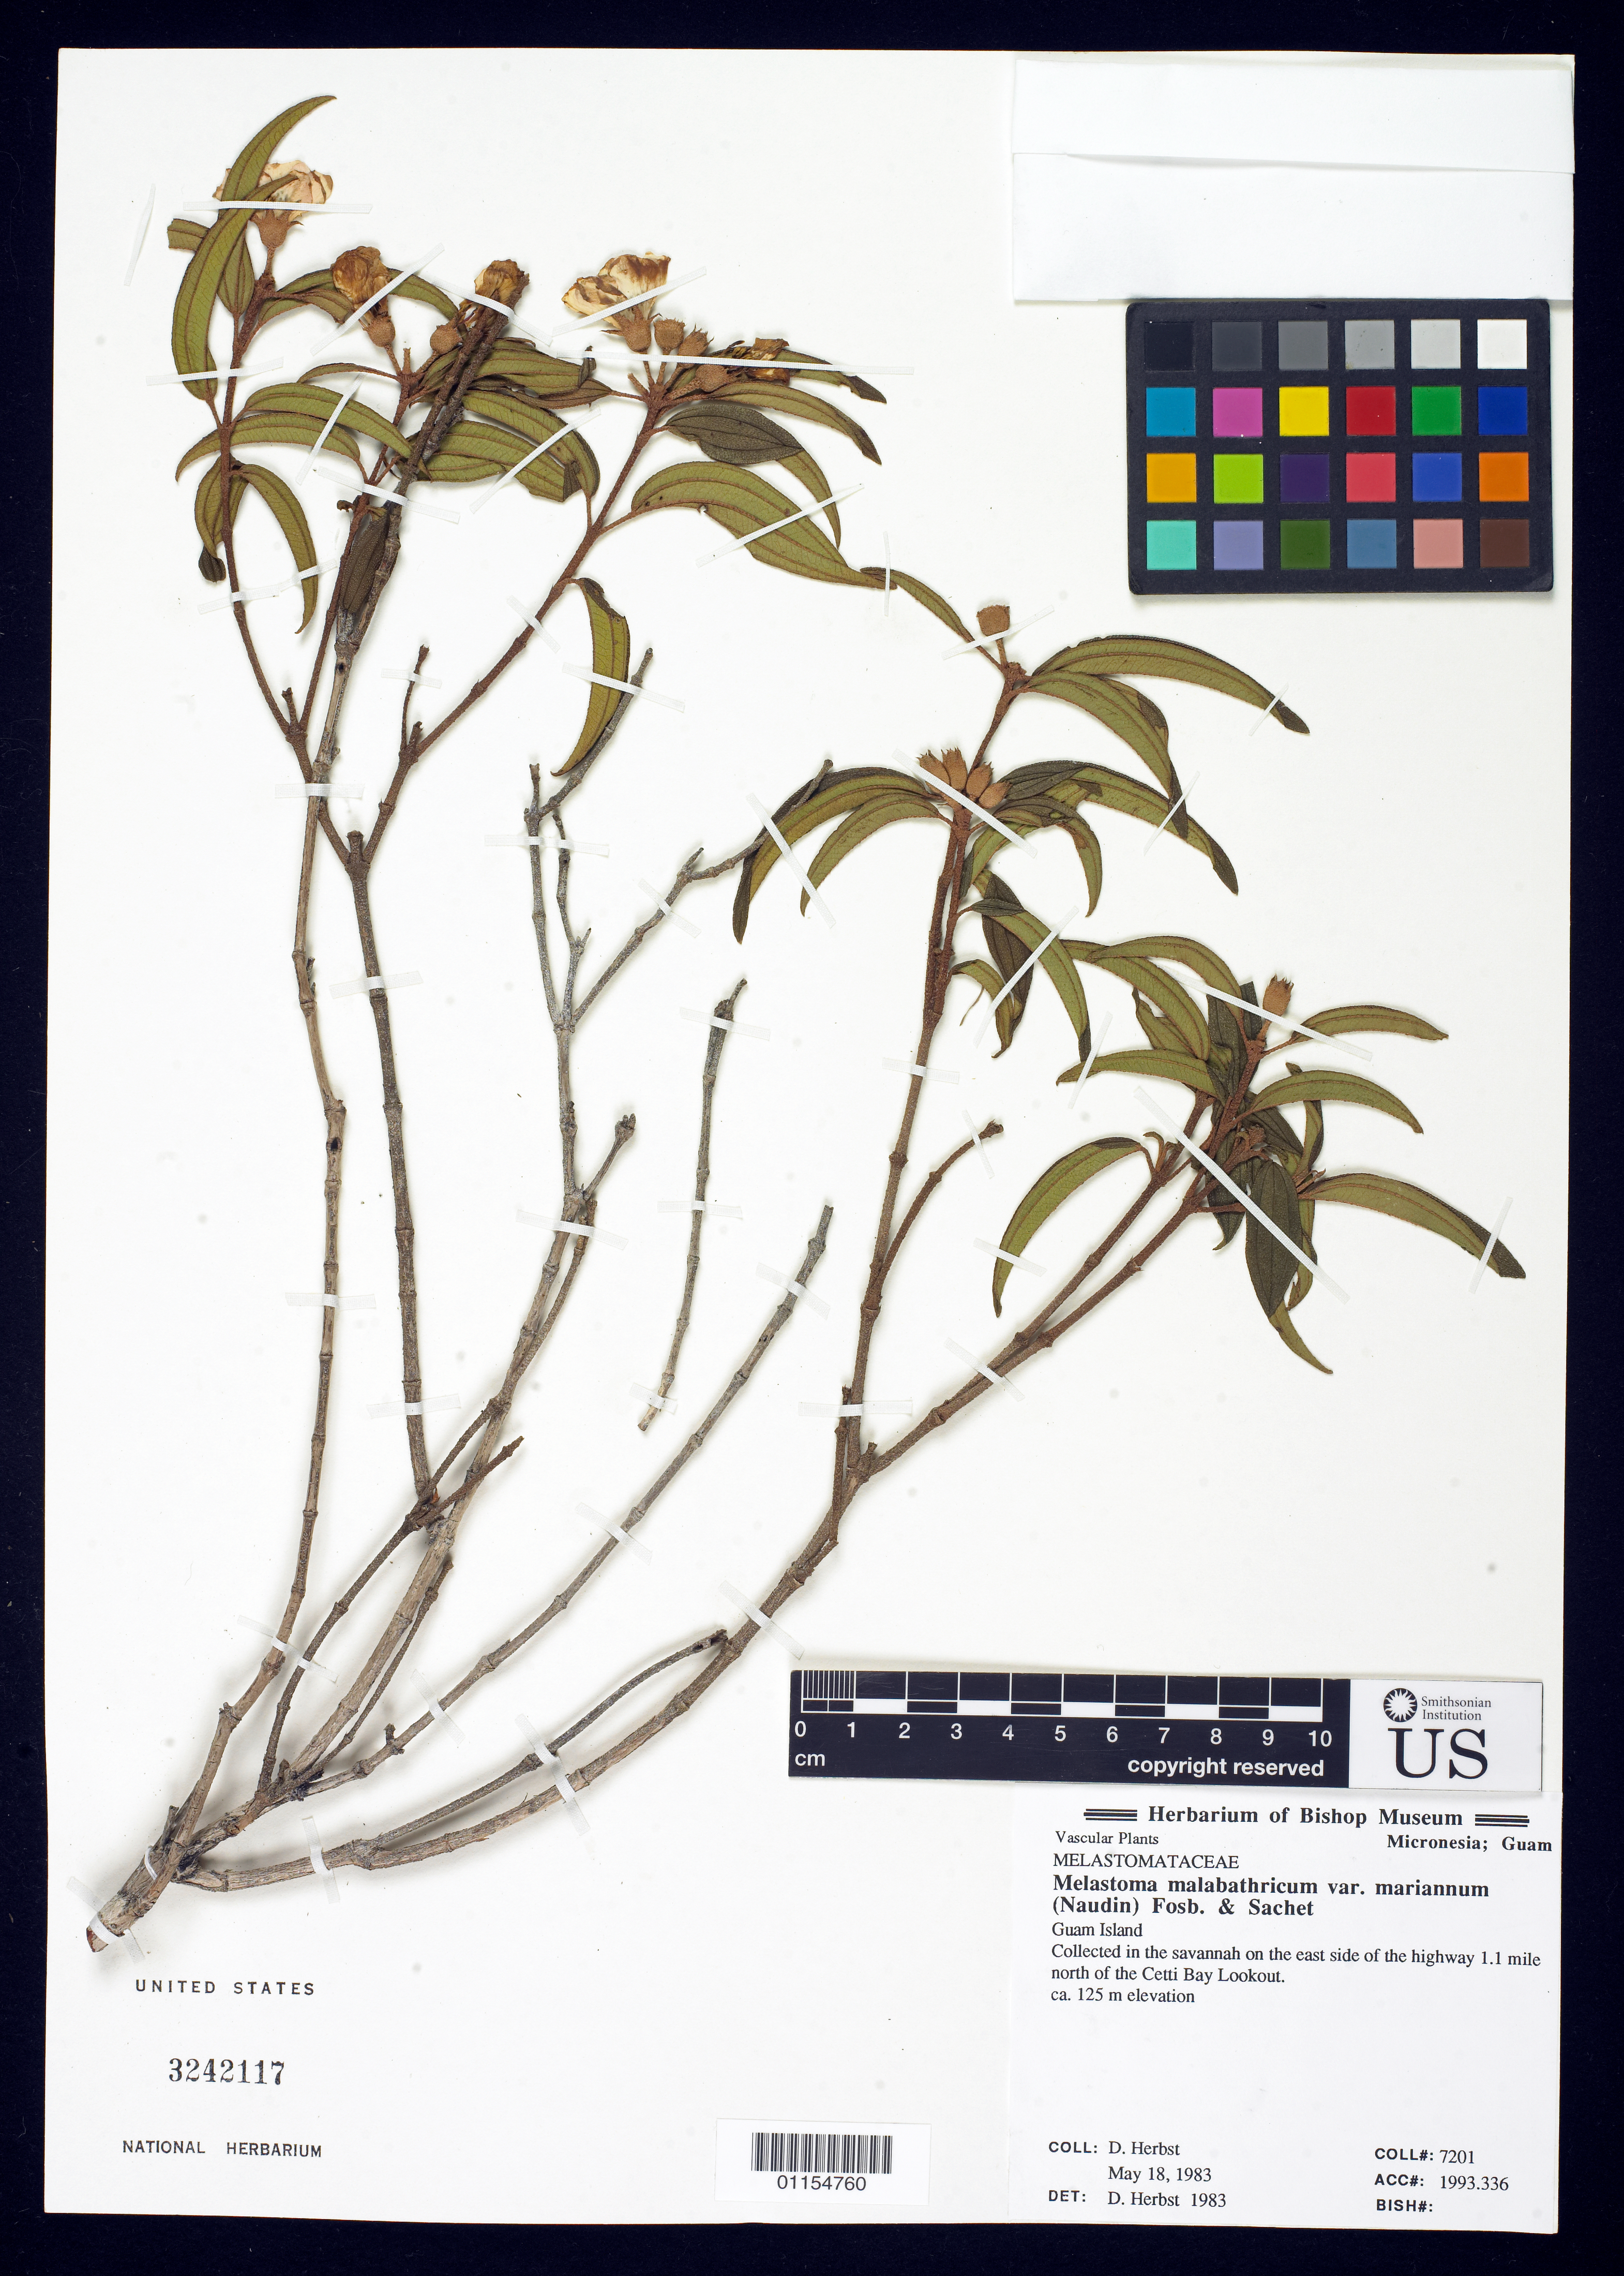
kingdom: Plantae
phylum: Tracheophyta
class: Magnoliopsida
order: Myrtales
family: Melastomataceae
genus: Melastoma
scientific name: Melastoma malabathricum var. marianum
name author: (Naudin) Fosberg & Sachet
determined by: Herbst, D. R.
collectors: D. R. Herbst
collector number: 7201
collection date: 1983-05-18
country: Guam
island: Guam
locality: on the east side of the highway 1.1 mile north of the Cetti Bay Lookout.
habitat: Savannah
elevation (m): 125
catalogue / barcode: US 3242117